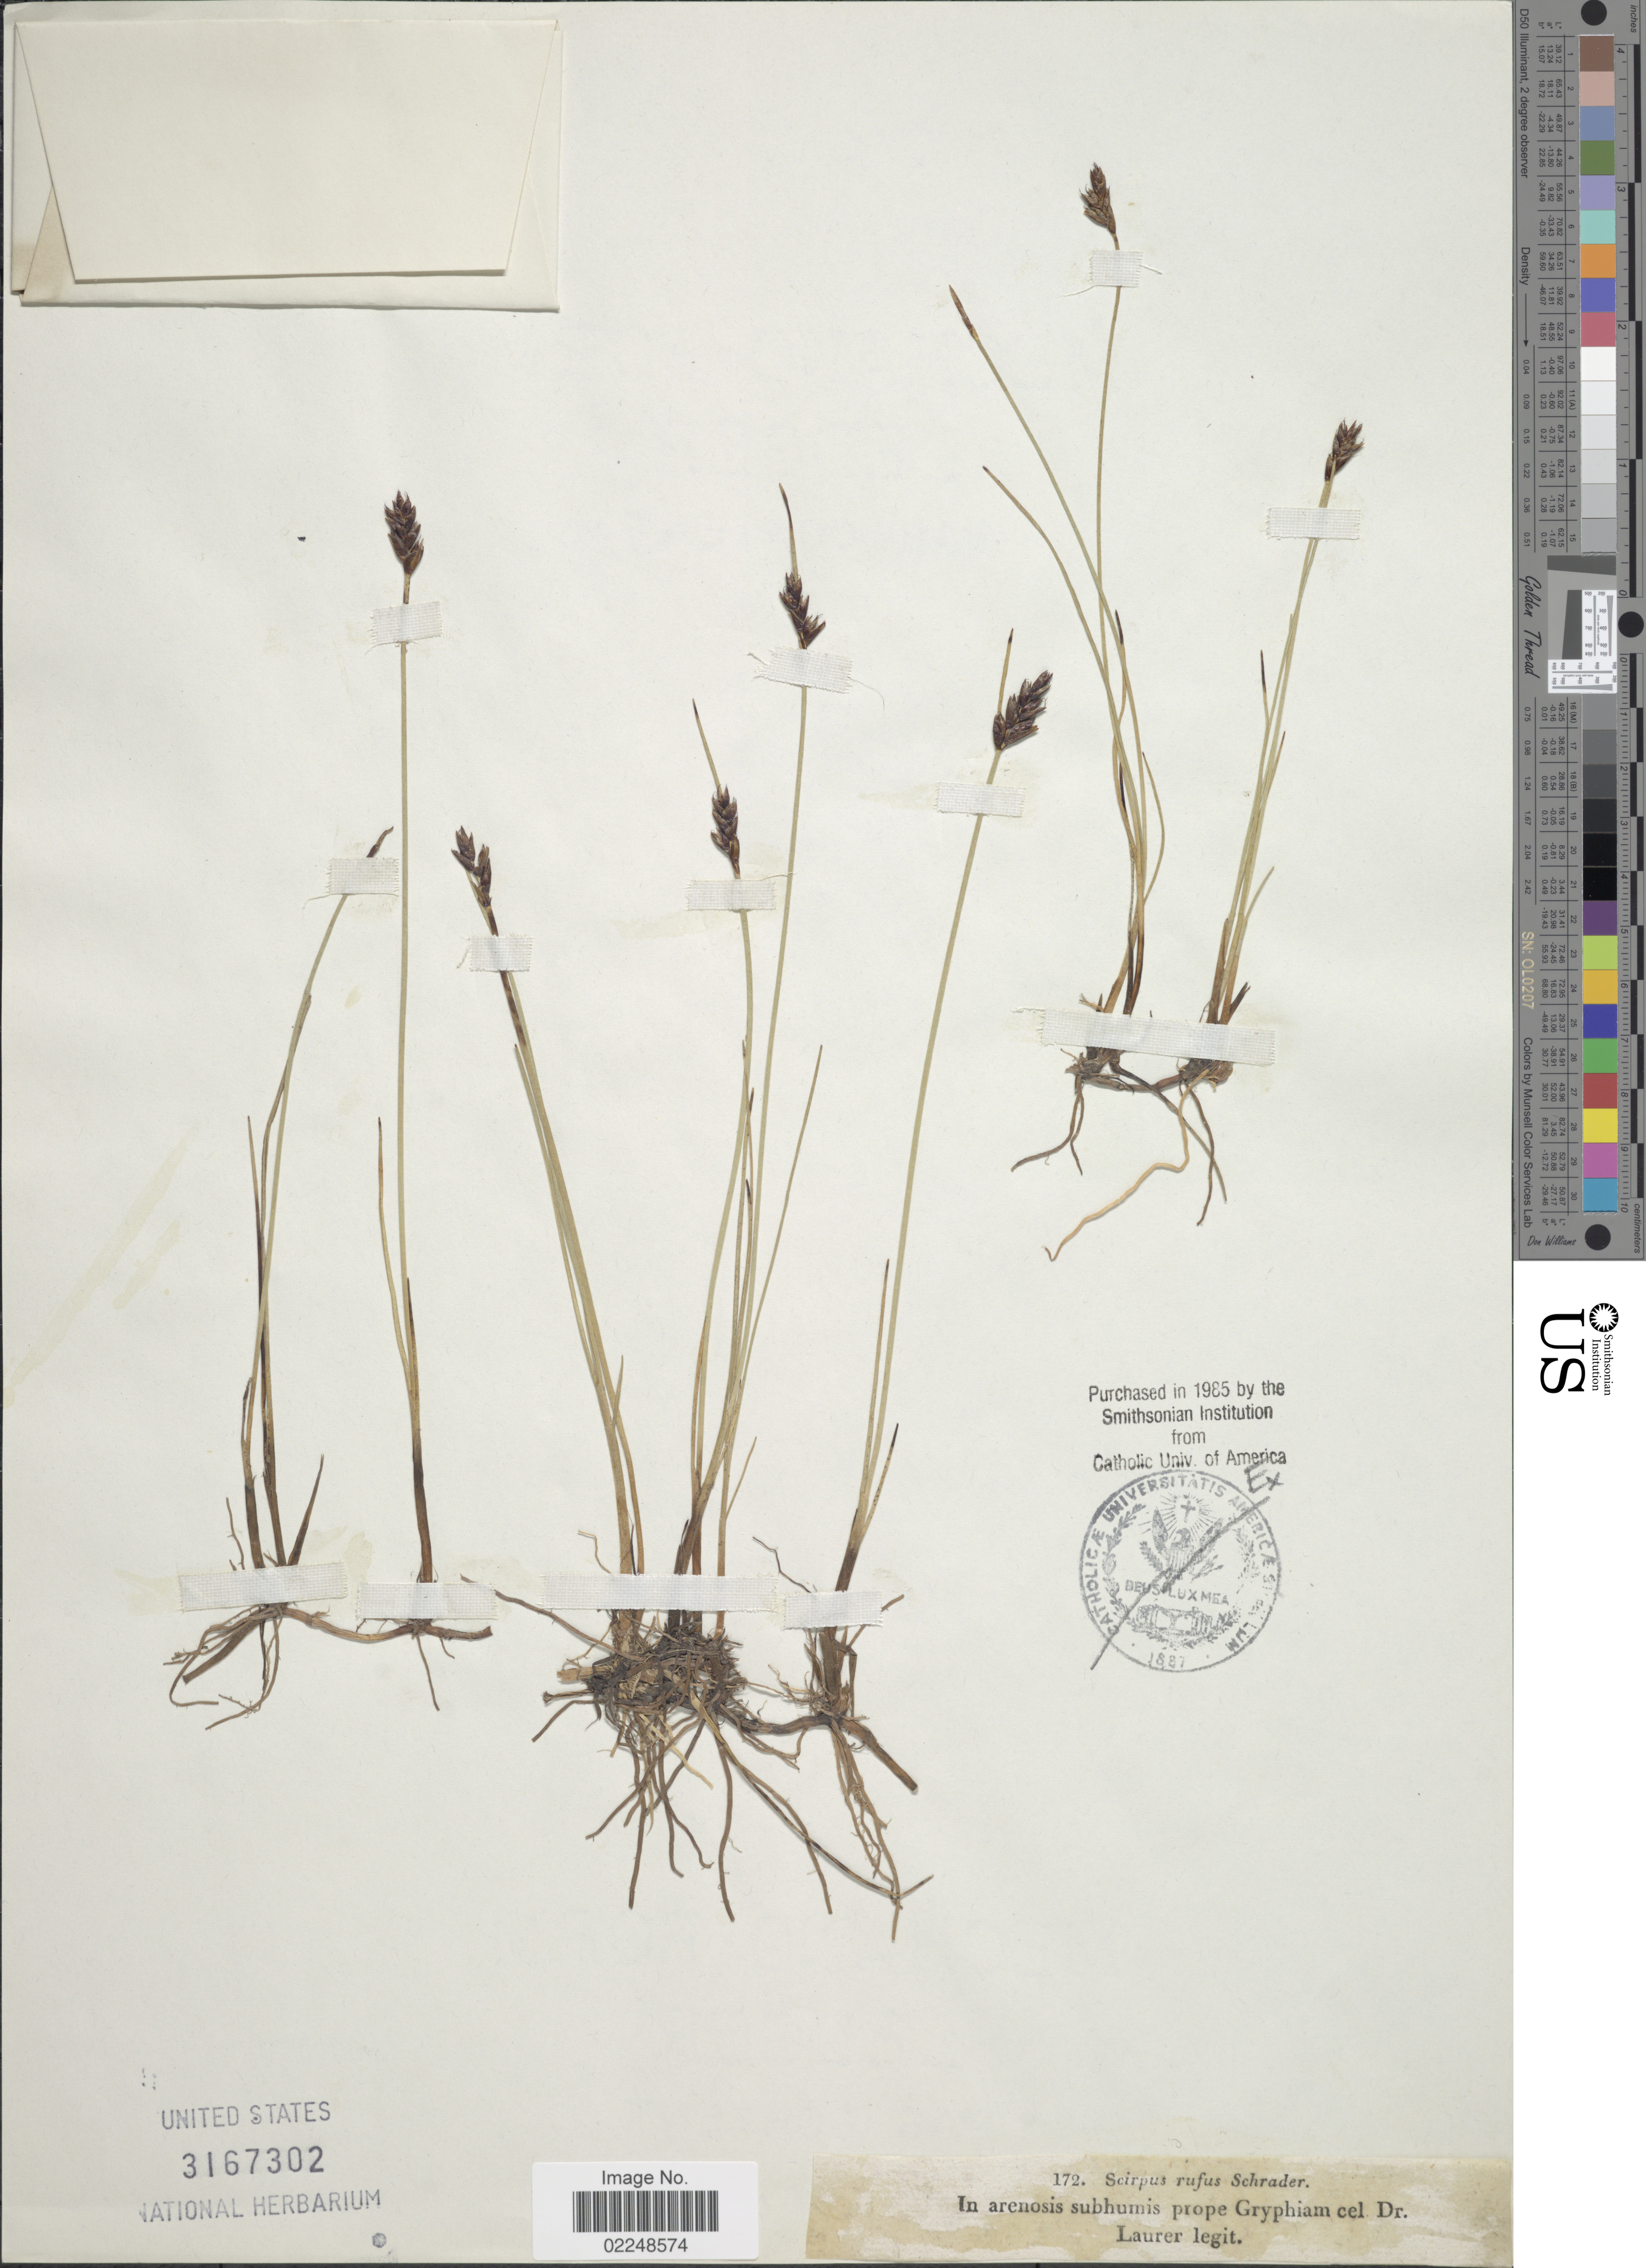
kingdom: Plantae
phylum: Tracheophyta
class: Liliopsida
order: Poales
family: Cyperaceae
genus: Blysmus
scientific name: Blysmus rufus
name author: (Huds.) Link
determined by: Strong, Mark T., (BOT), Smithsonian Institution - National Museum of Natural History (UNITED STATES)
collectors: -. Laurer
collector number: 172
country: Germany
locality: In arenosis subhumis prope Gryphiam cel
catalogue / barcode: US 3167302